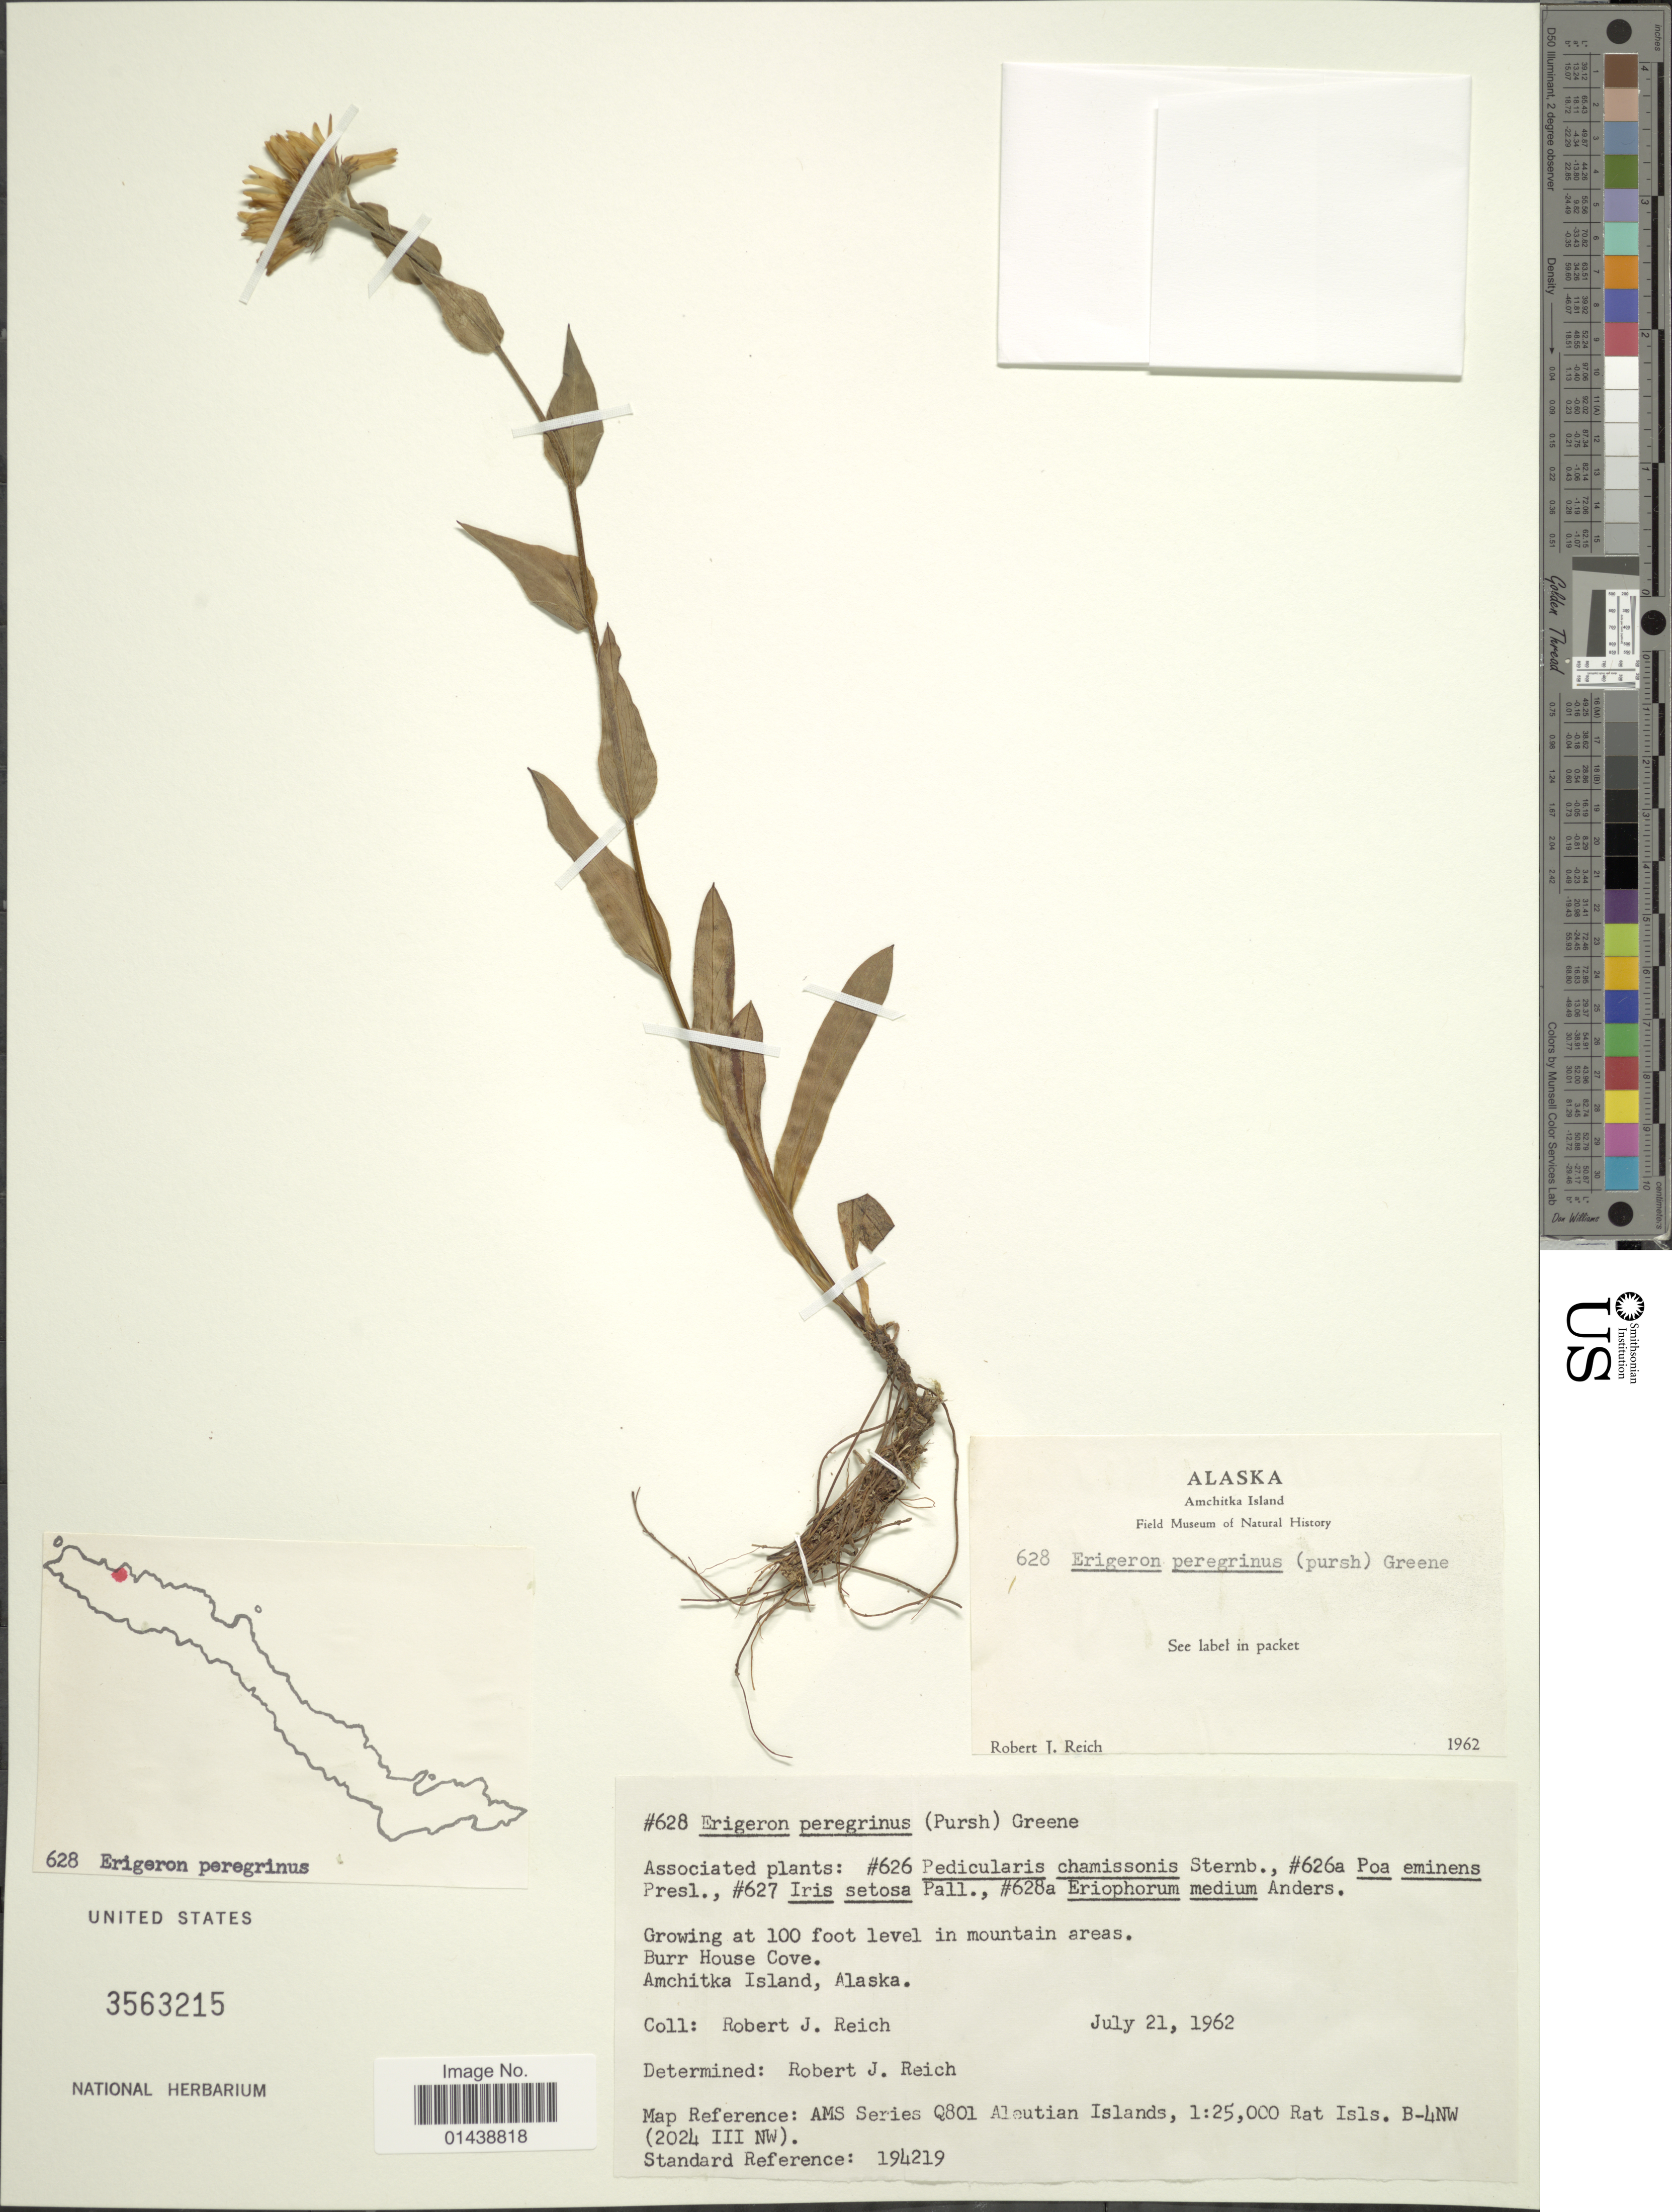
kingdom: Plantae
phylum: Tracheophyta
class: Magnoliopsida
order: Asterales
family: Asteraceae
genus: Erigeron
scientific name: Erigeron peregrinus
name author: (Banks ex Pursh) Greene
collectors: R. Reich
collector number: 628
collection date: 1962-07-21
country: United States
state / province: Alaska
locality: Burr House Cove. Amchitka Island. at 100 foot level in mountain areas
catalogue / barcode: US 3563215